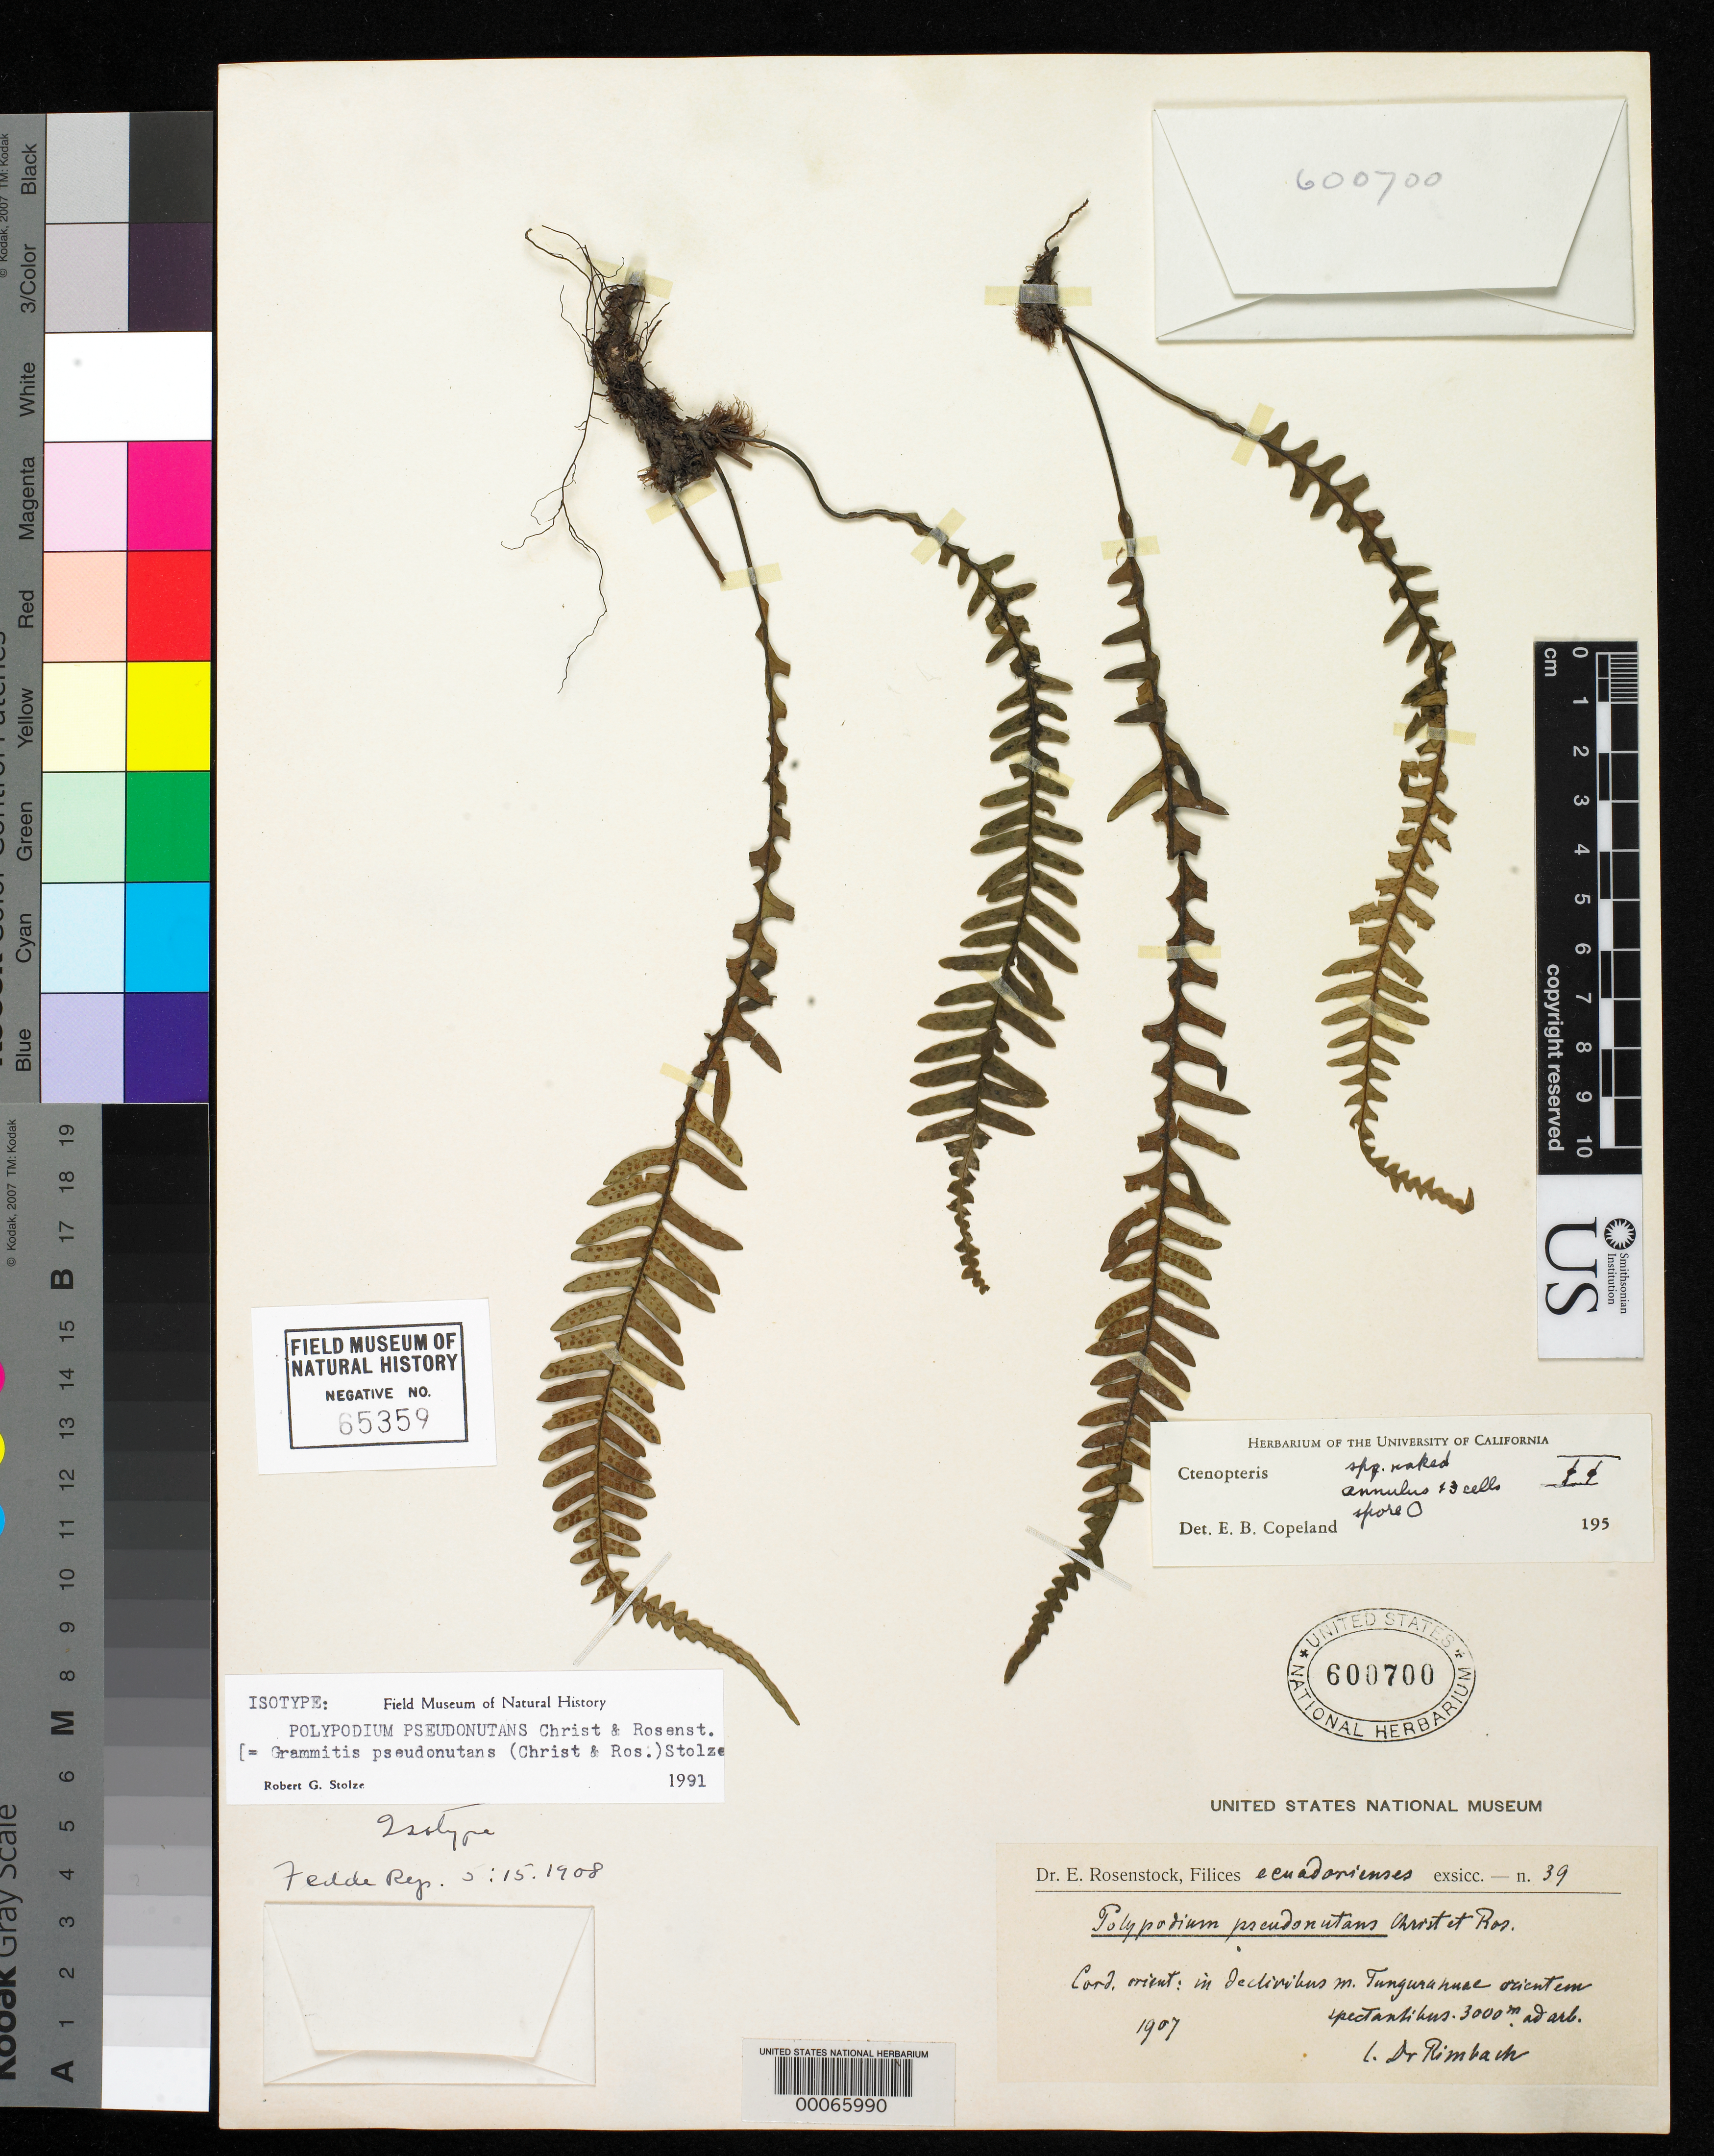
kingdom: Plantae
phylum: Tracheophyta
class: Polypodiopsida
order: Polypodiales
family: Polypodiaceae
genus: Polypodium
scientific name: Polypodium pseudonutans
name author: Christ & Rosenst.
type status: Type Collection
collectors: A. Rimbach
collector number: Rosenstock Exs. 39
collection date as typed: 1907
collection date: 1907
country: Ecuador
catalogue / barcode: US 600700